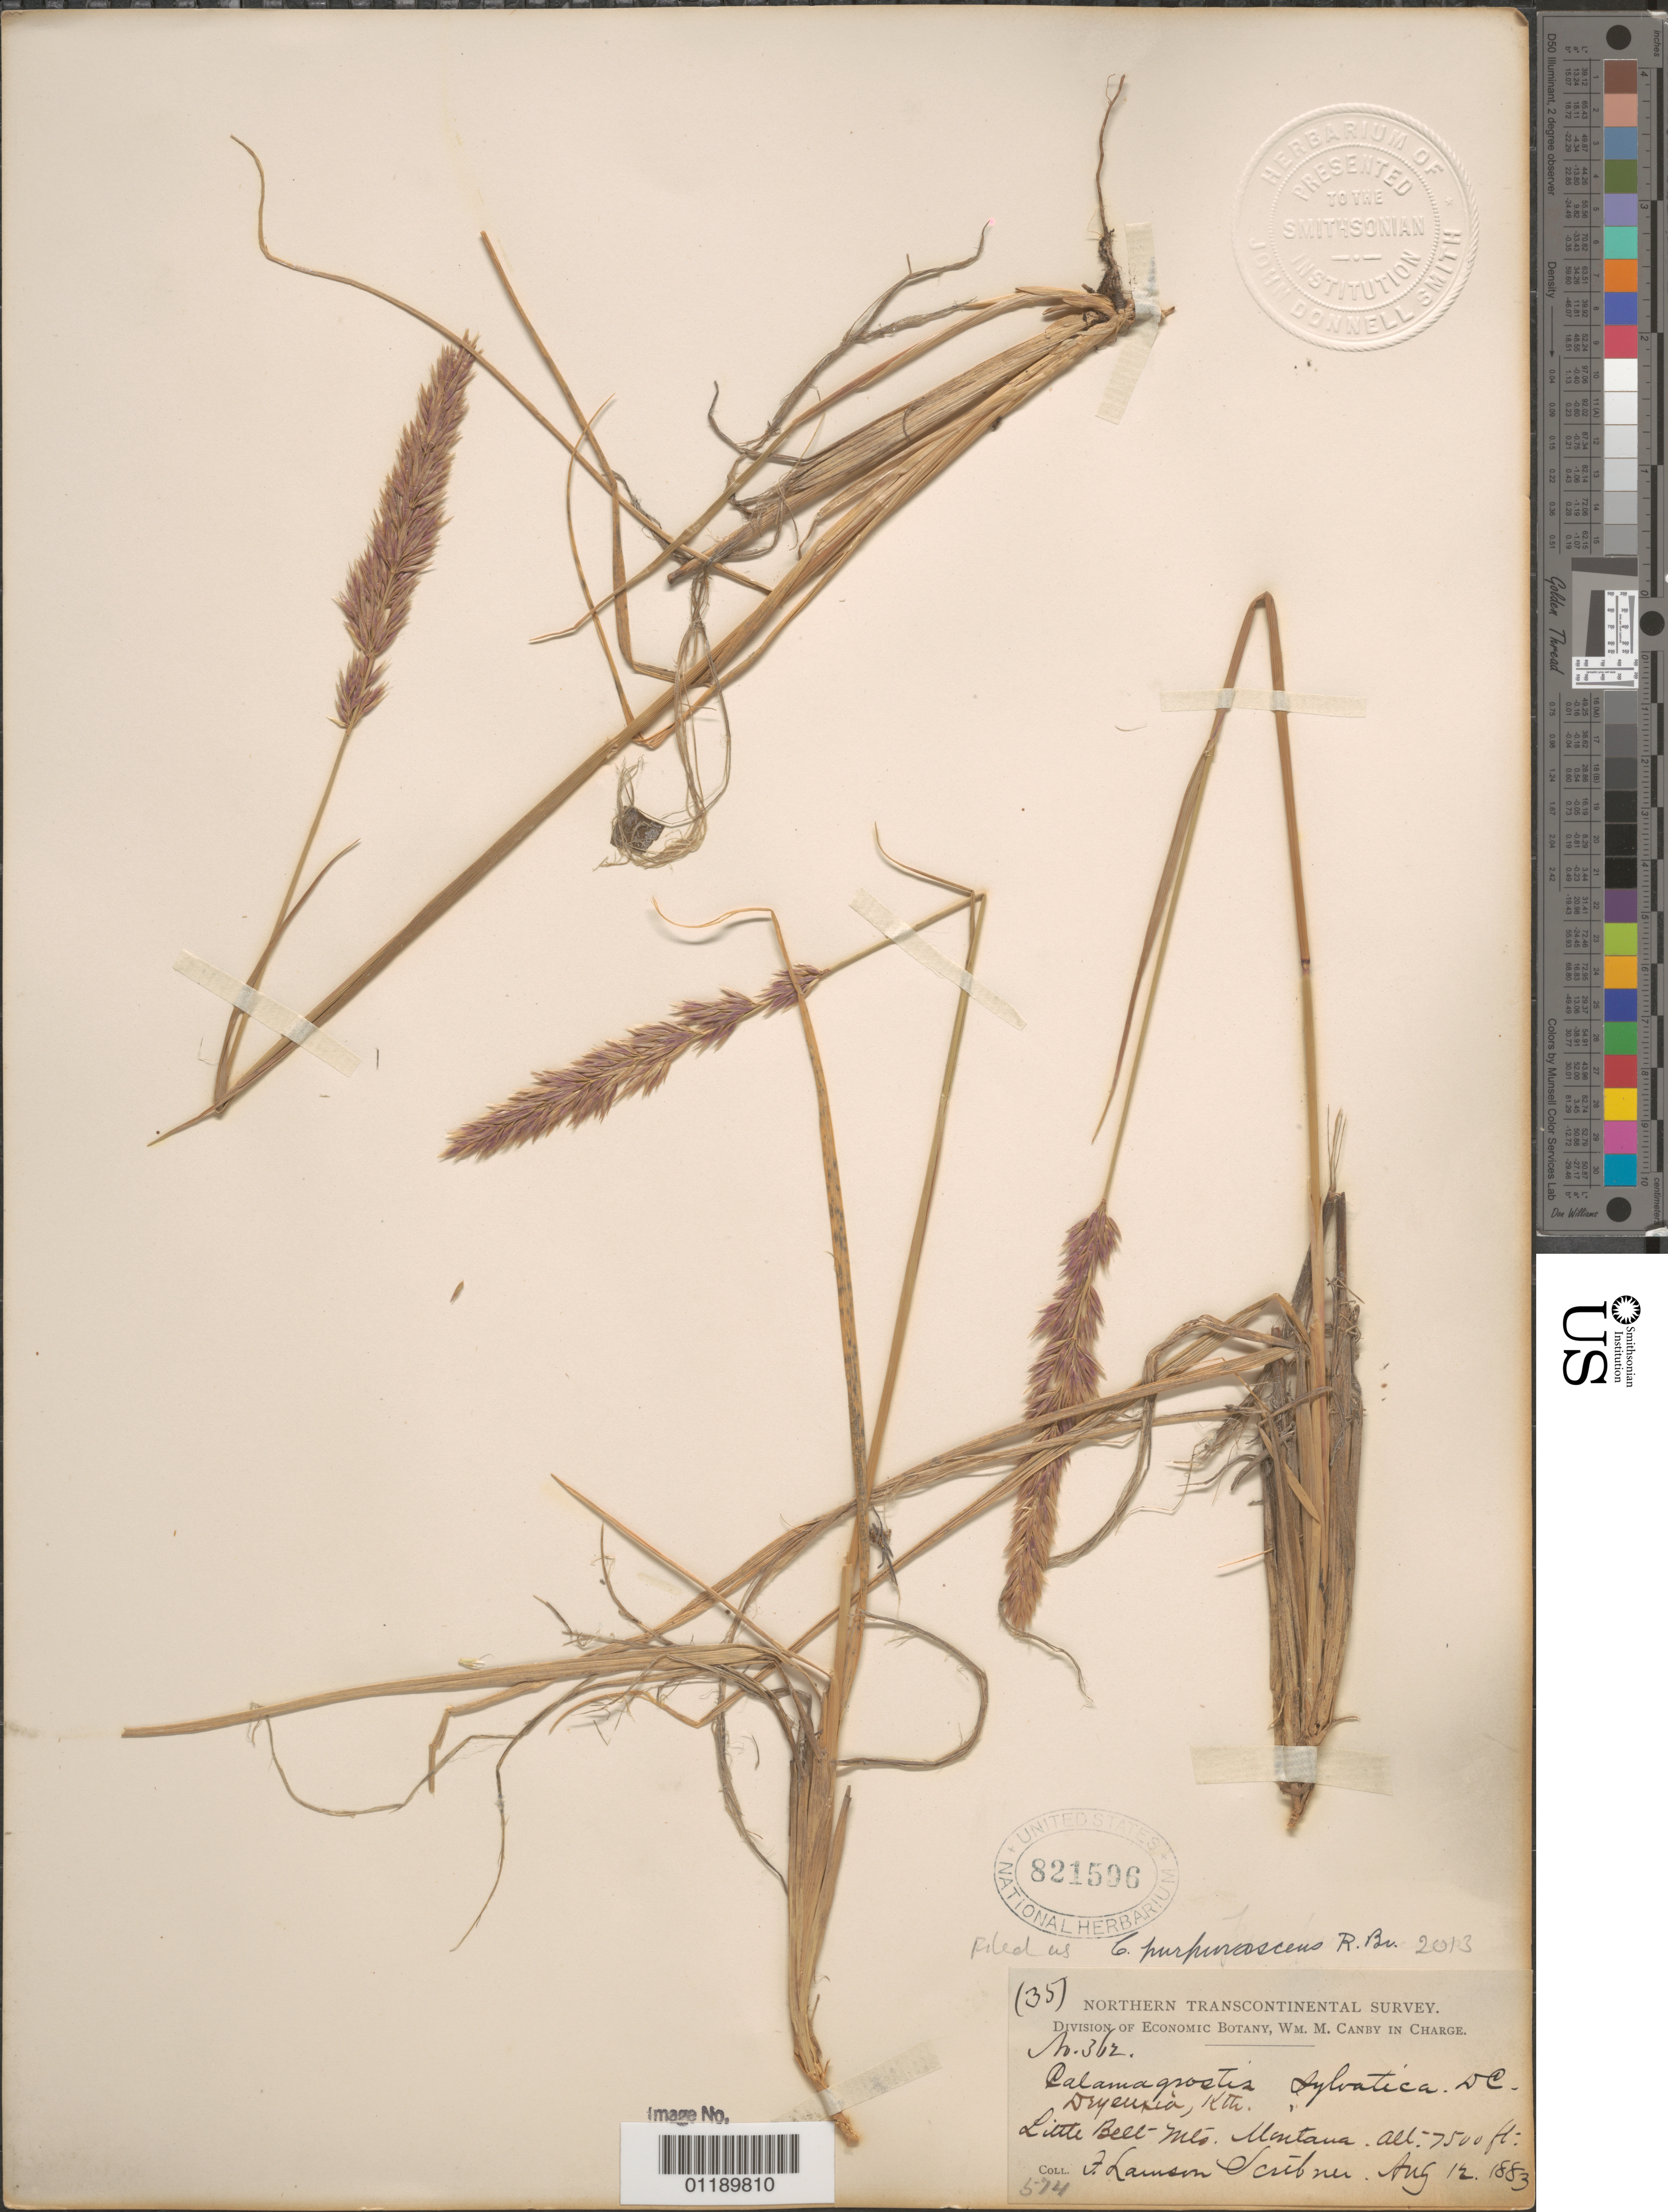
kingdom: Plantae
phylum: Tracheophyta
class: Liliopsida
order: Poales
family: Poaceae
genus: Calamagrostis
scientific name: Calamagrostis purpurascens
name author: R. Br.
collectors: F. L. Scribner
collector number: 362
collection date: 1883-08-12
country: United States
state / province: Montana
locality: Little Belt Mts.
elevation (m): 2286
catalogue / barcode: US 821596